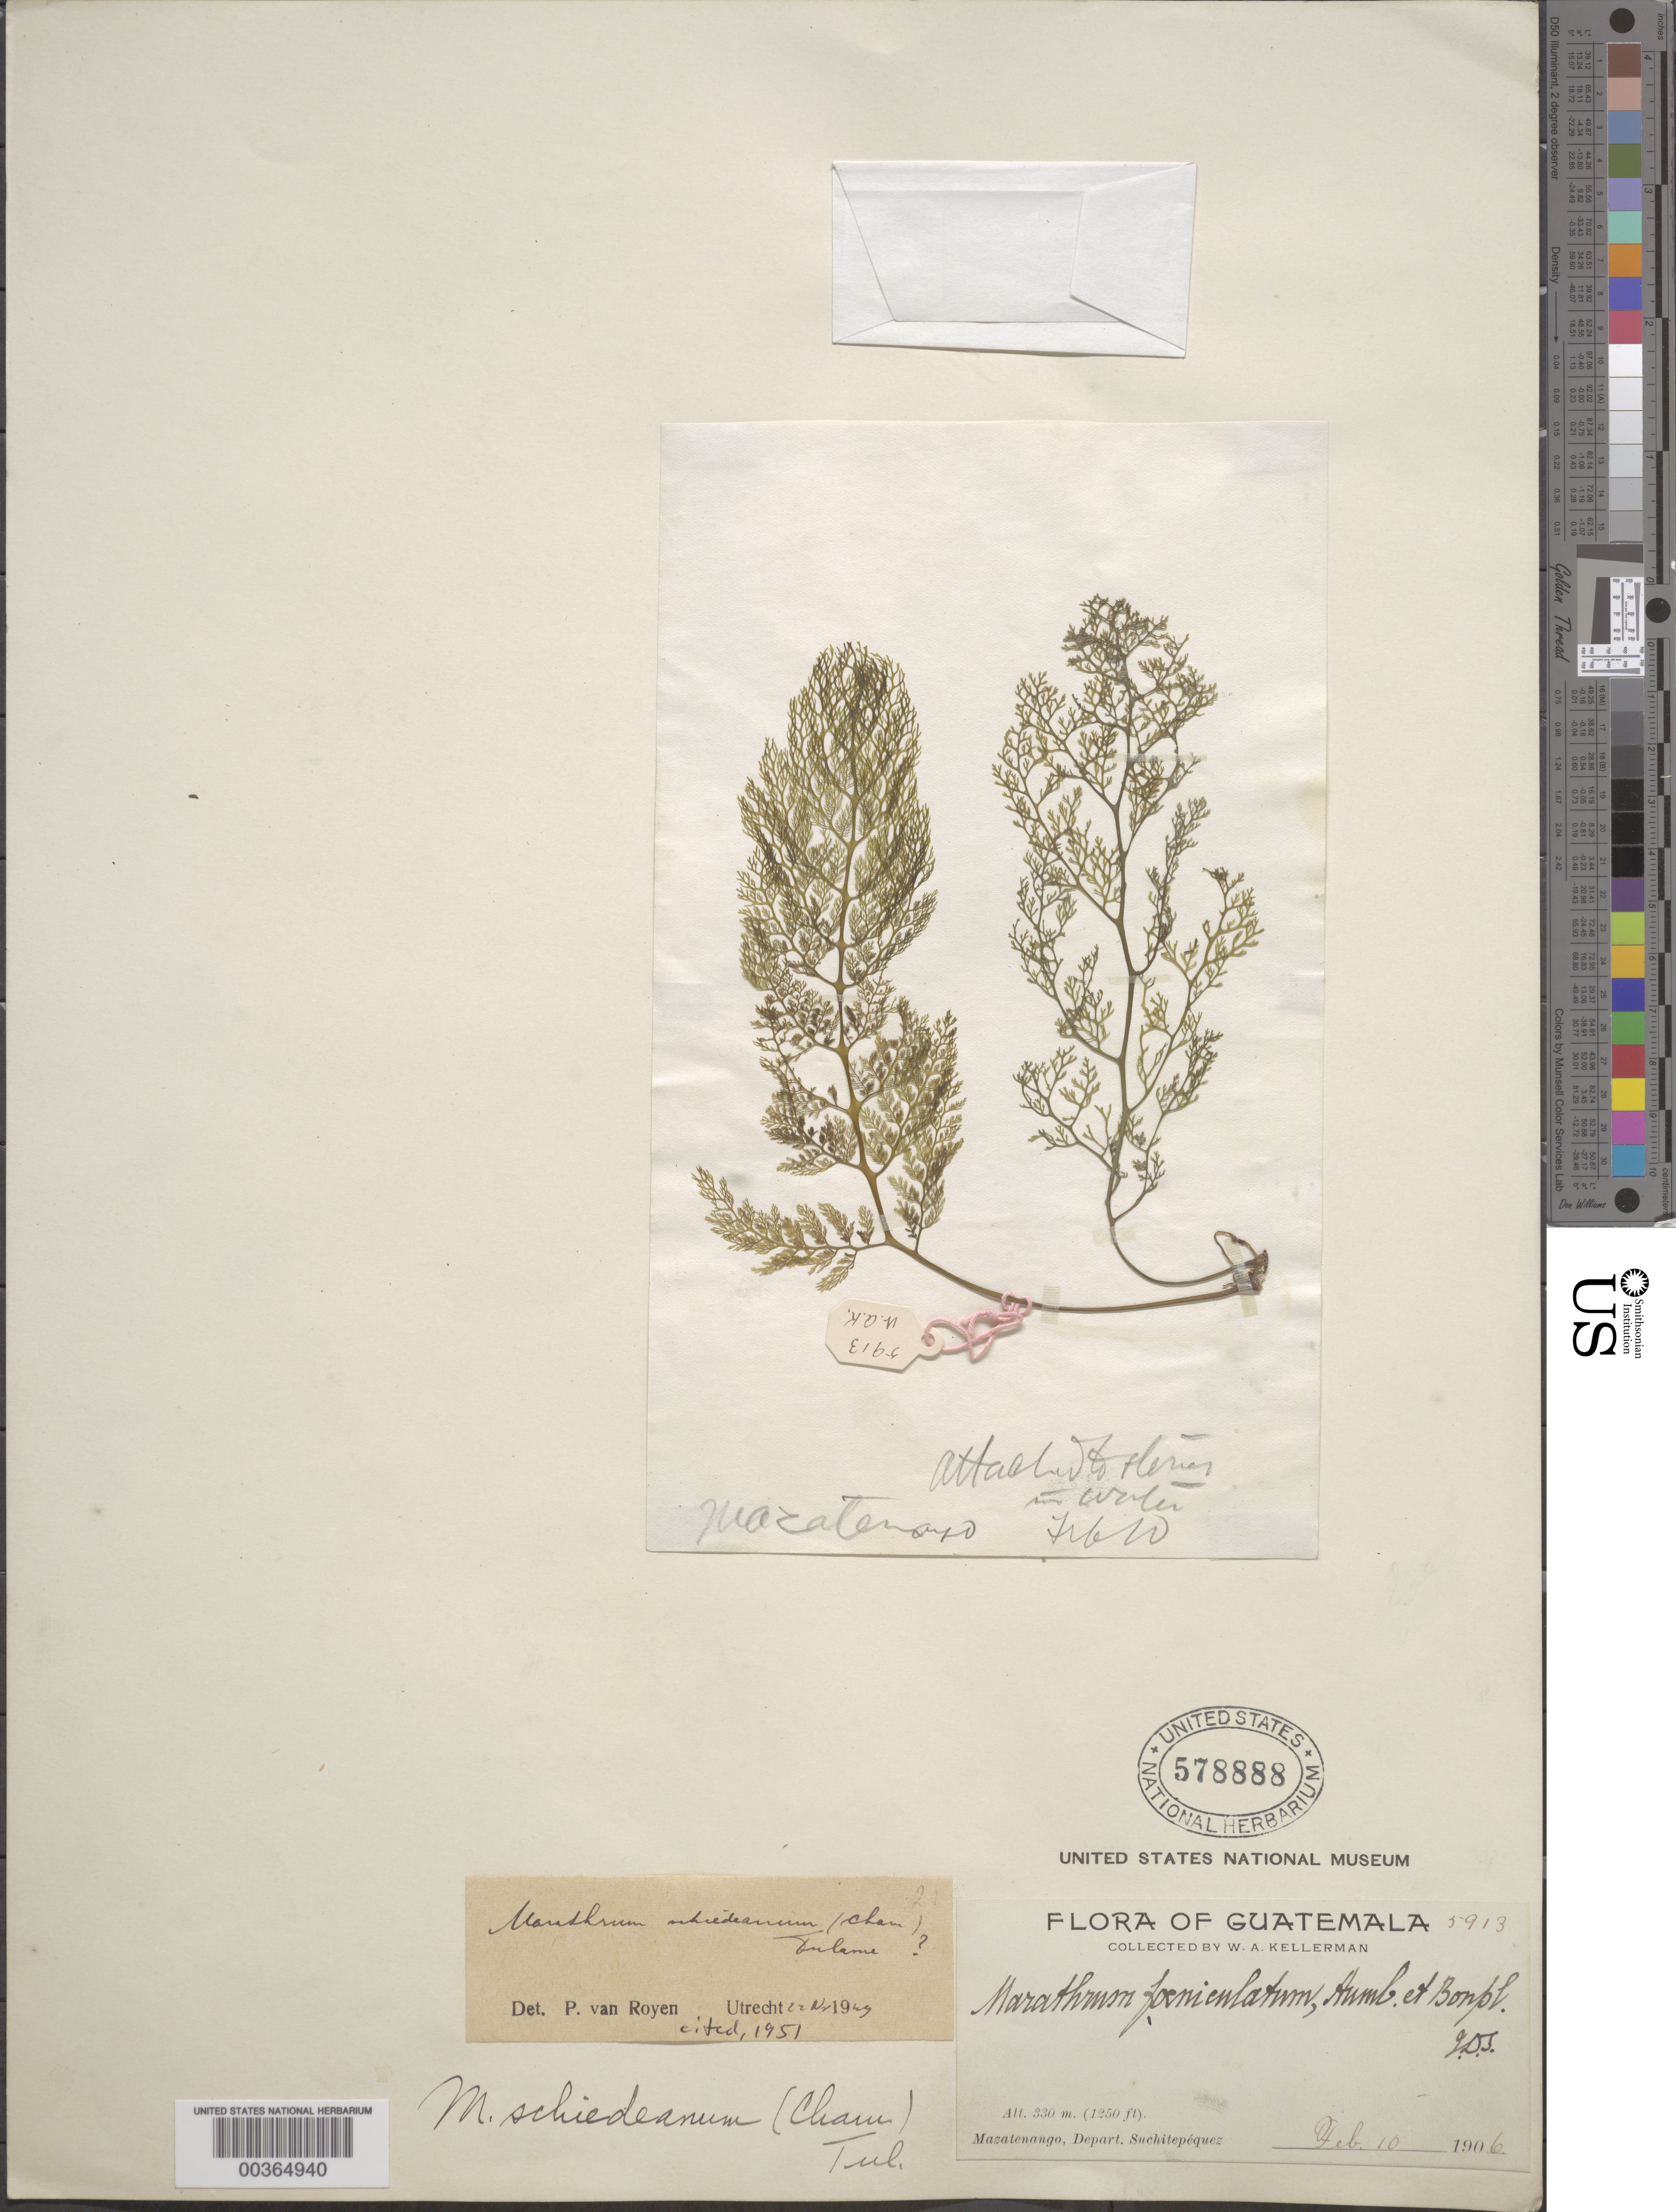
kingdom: Plantae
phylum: Tracheophyta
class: Magnoliopsida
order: Malpighiales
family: Podostemaceae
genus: Marathrum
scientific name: Marathrum schiedeanum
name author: Cham.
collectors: W. A. Kellerman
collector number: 5913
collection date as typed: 10 Feb 1906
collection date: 1906-02-10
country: Guatemala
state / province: Suchitepéquez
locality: Mazatenango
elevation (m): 330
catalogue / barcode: US 578888